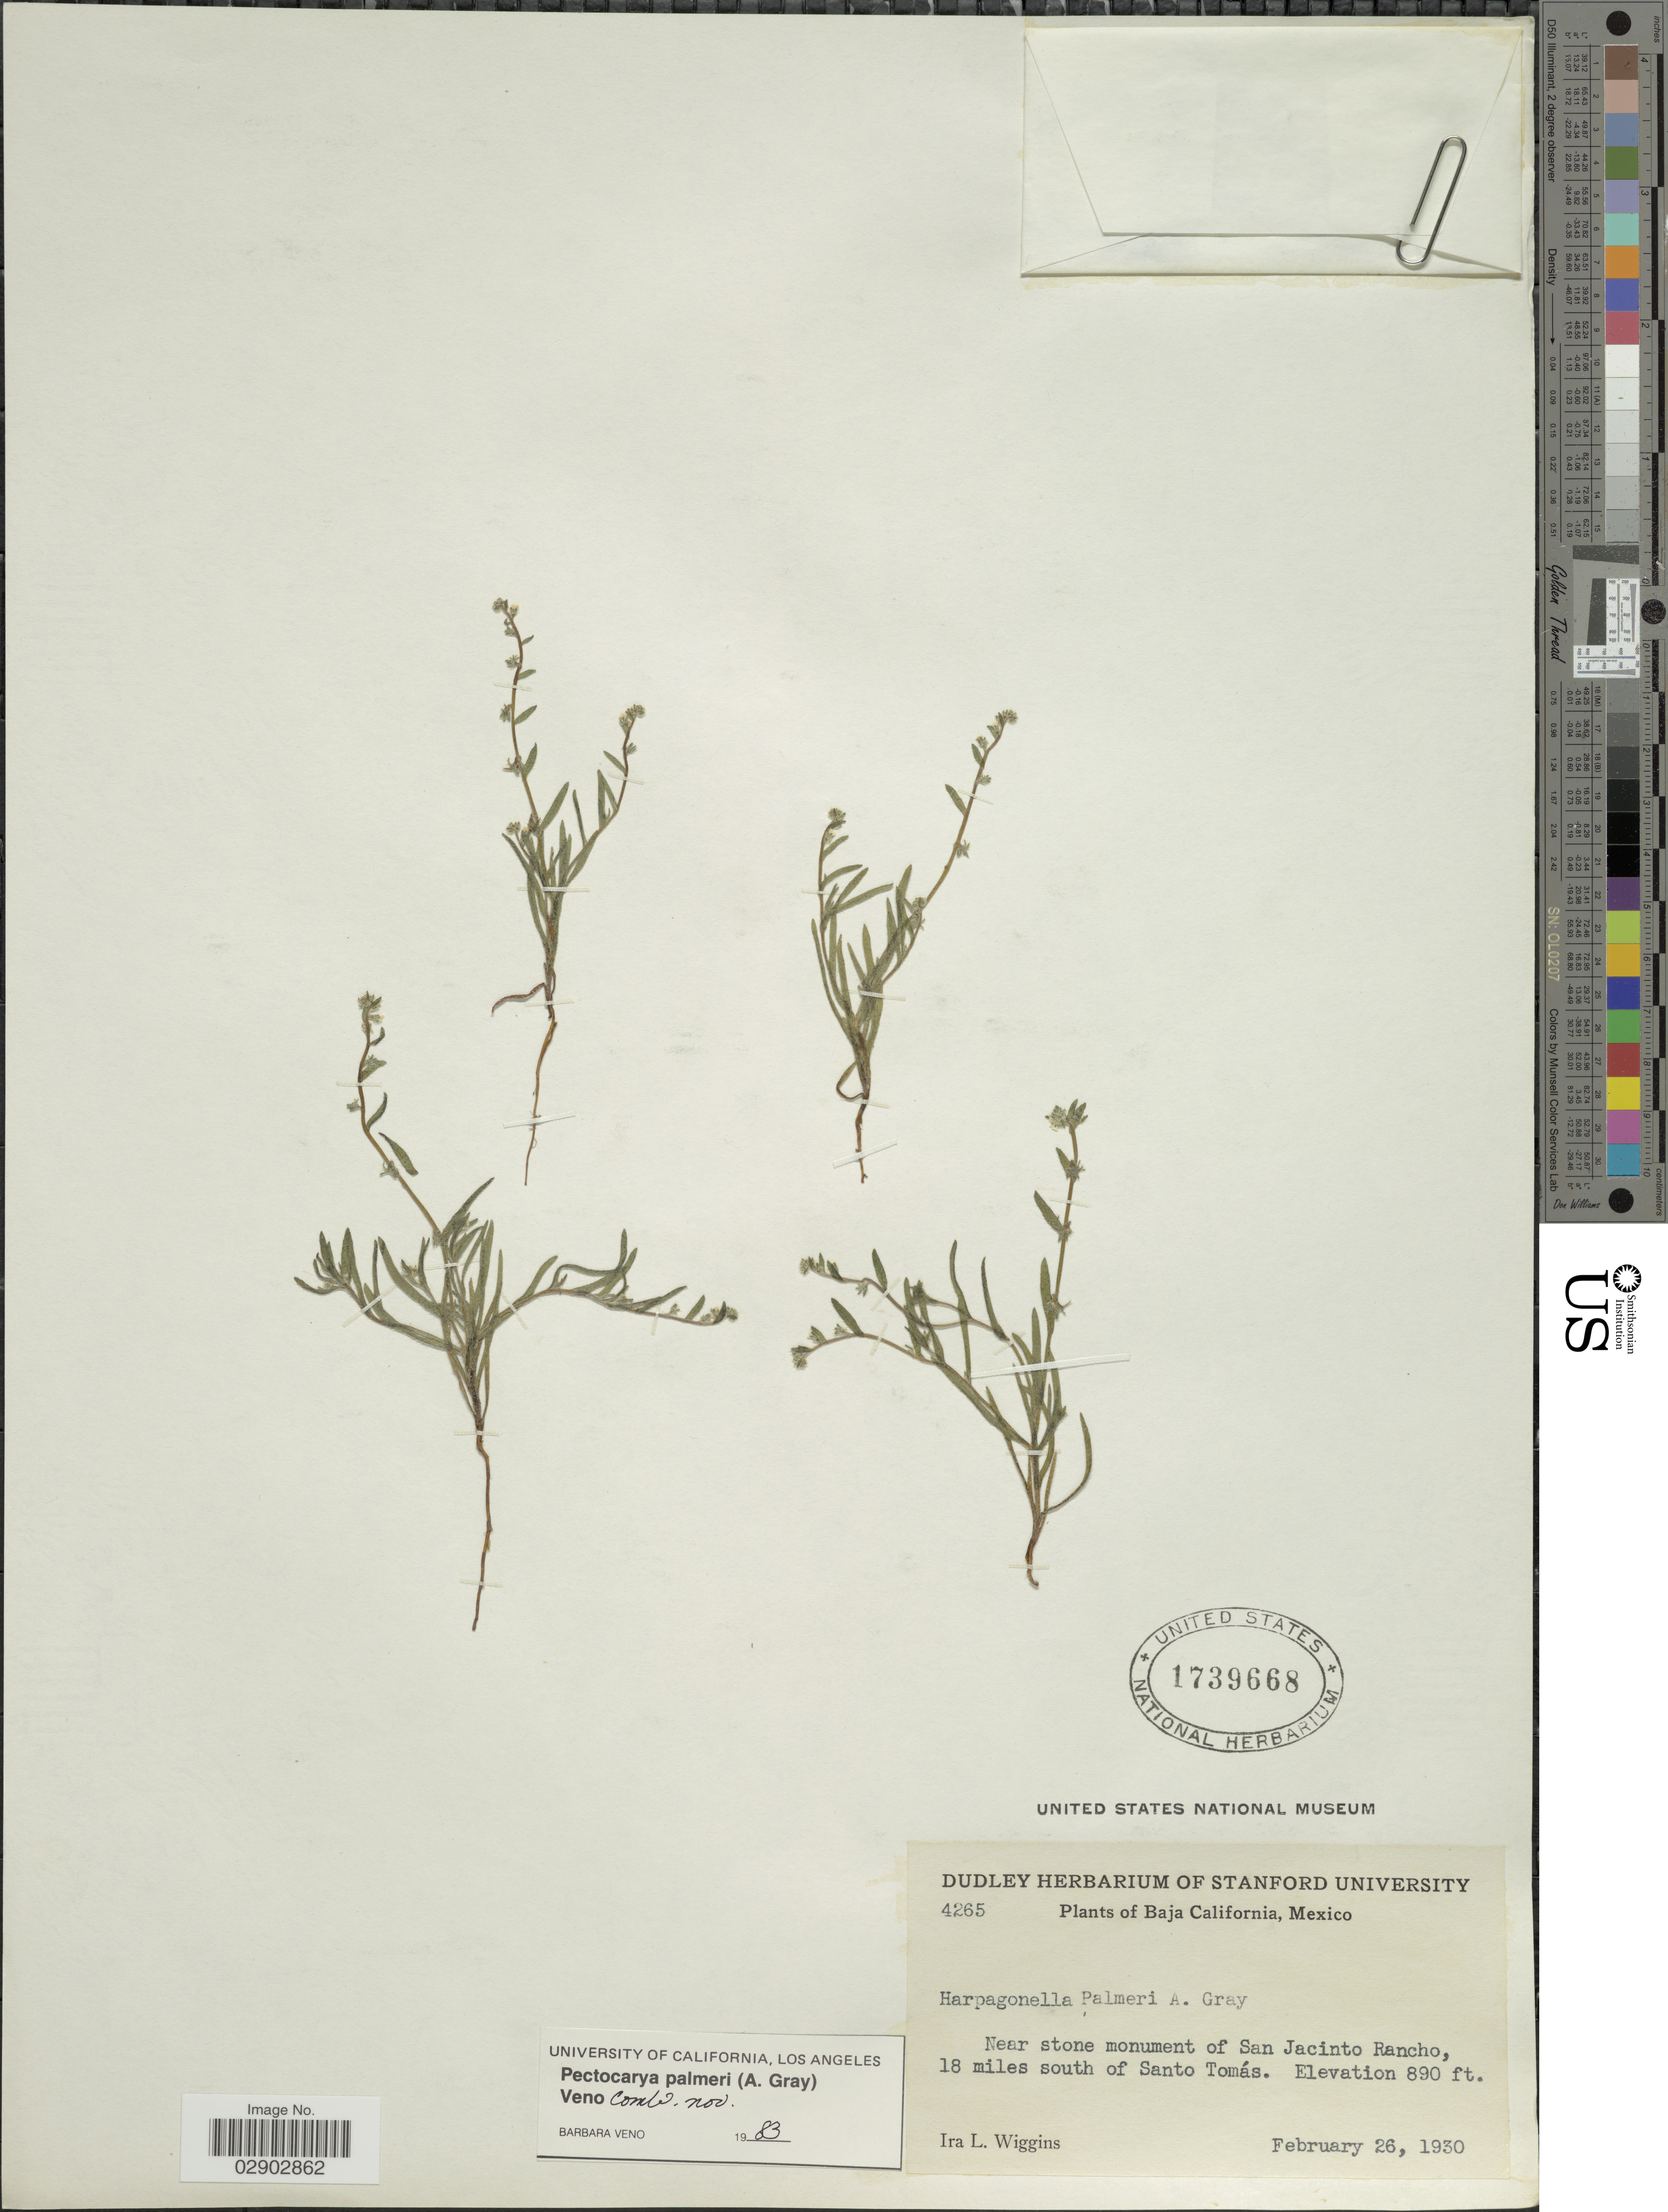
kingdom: Plantae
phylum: Tracheophyta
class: Magnoliopsida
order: Boraginales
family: Boraginaceae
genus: Harpagonella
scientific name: Harpagonella palmeri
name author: A. Gray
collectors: I. L. Wiggins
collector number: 4265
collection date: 1930-02-26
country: Mexico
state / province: Baja California Norte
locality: Near stone monument of San Jacinto Rancho, 18 miles south of Santo Tomás.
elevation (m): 271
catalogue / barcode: US 1739668